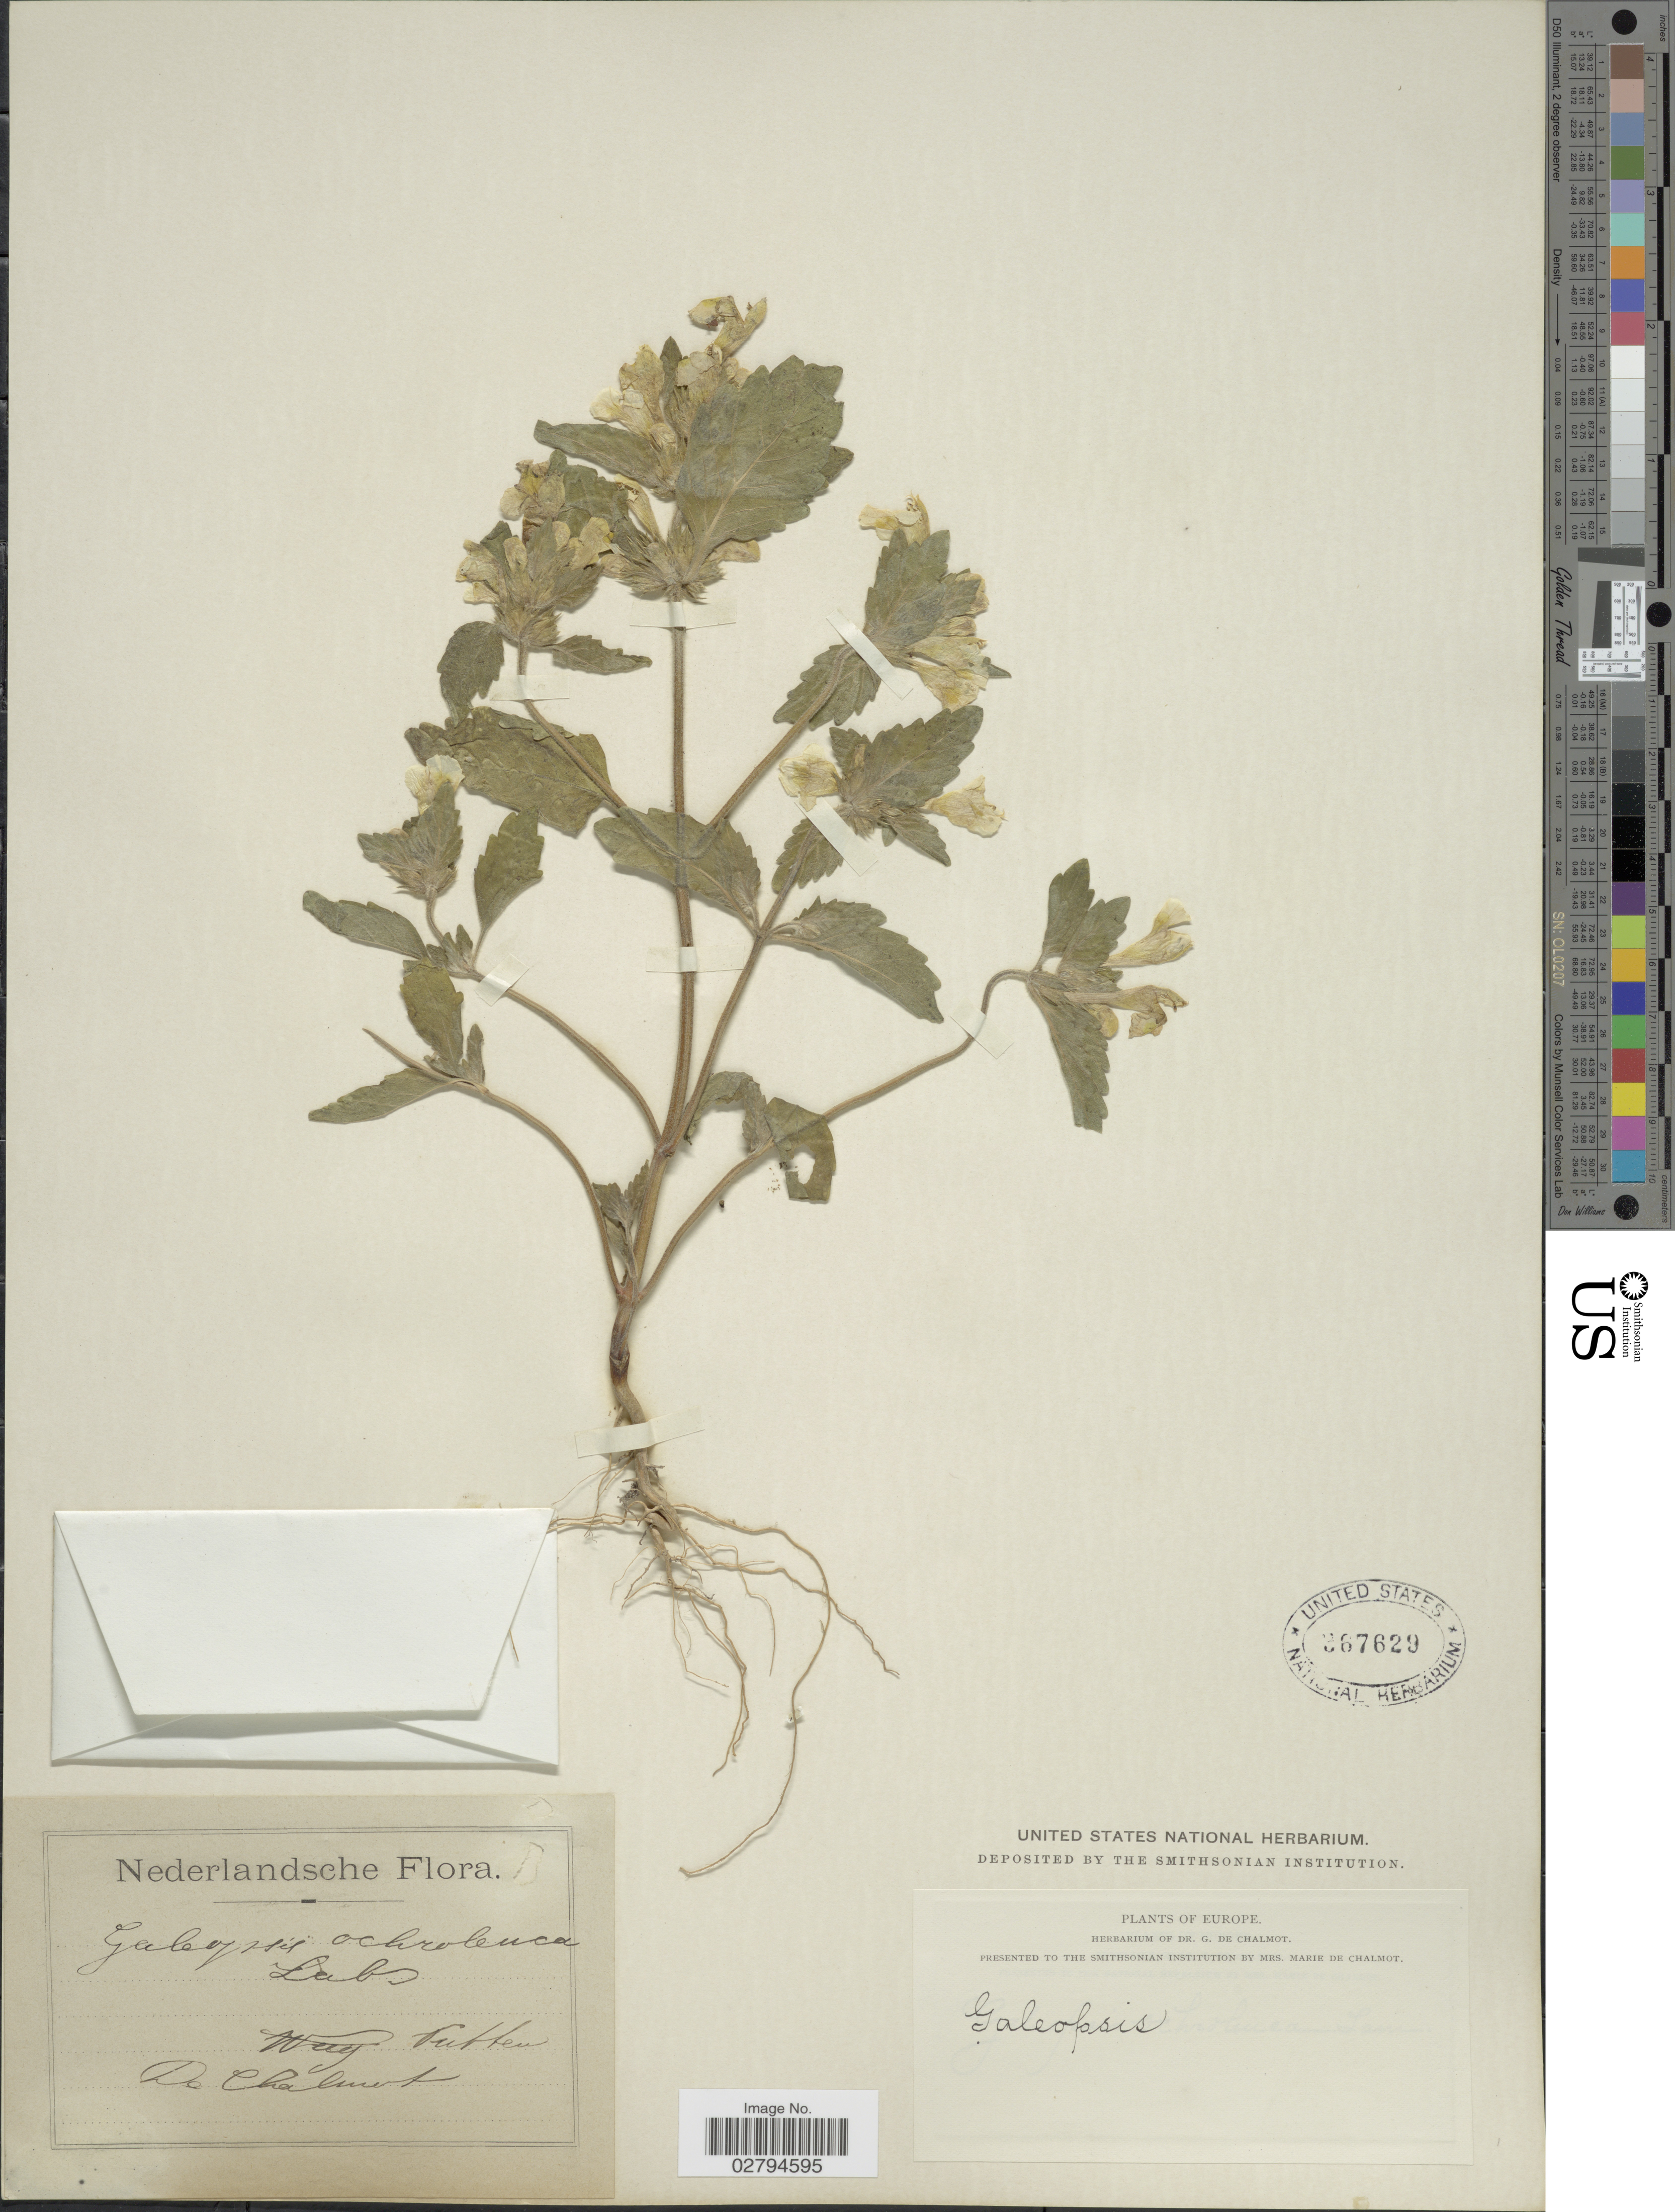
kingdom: Plantae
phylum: Tracheophyta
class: Magnoliopsida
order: Lamiales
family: Lamiaceae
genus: Galeopsis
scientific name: Galeopsis ochroleuca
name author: Lam.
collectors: G. de Chalmot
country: Netherlands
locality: Nederlandsche, Putten.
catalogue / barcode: US 367629